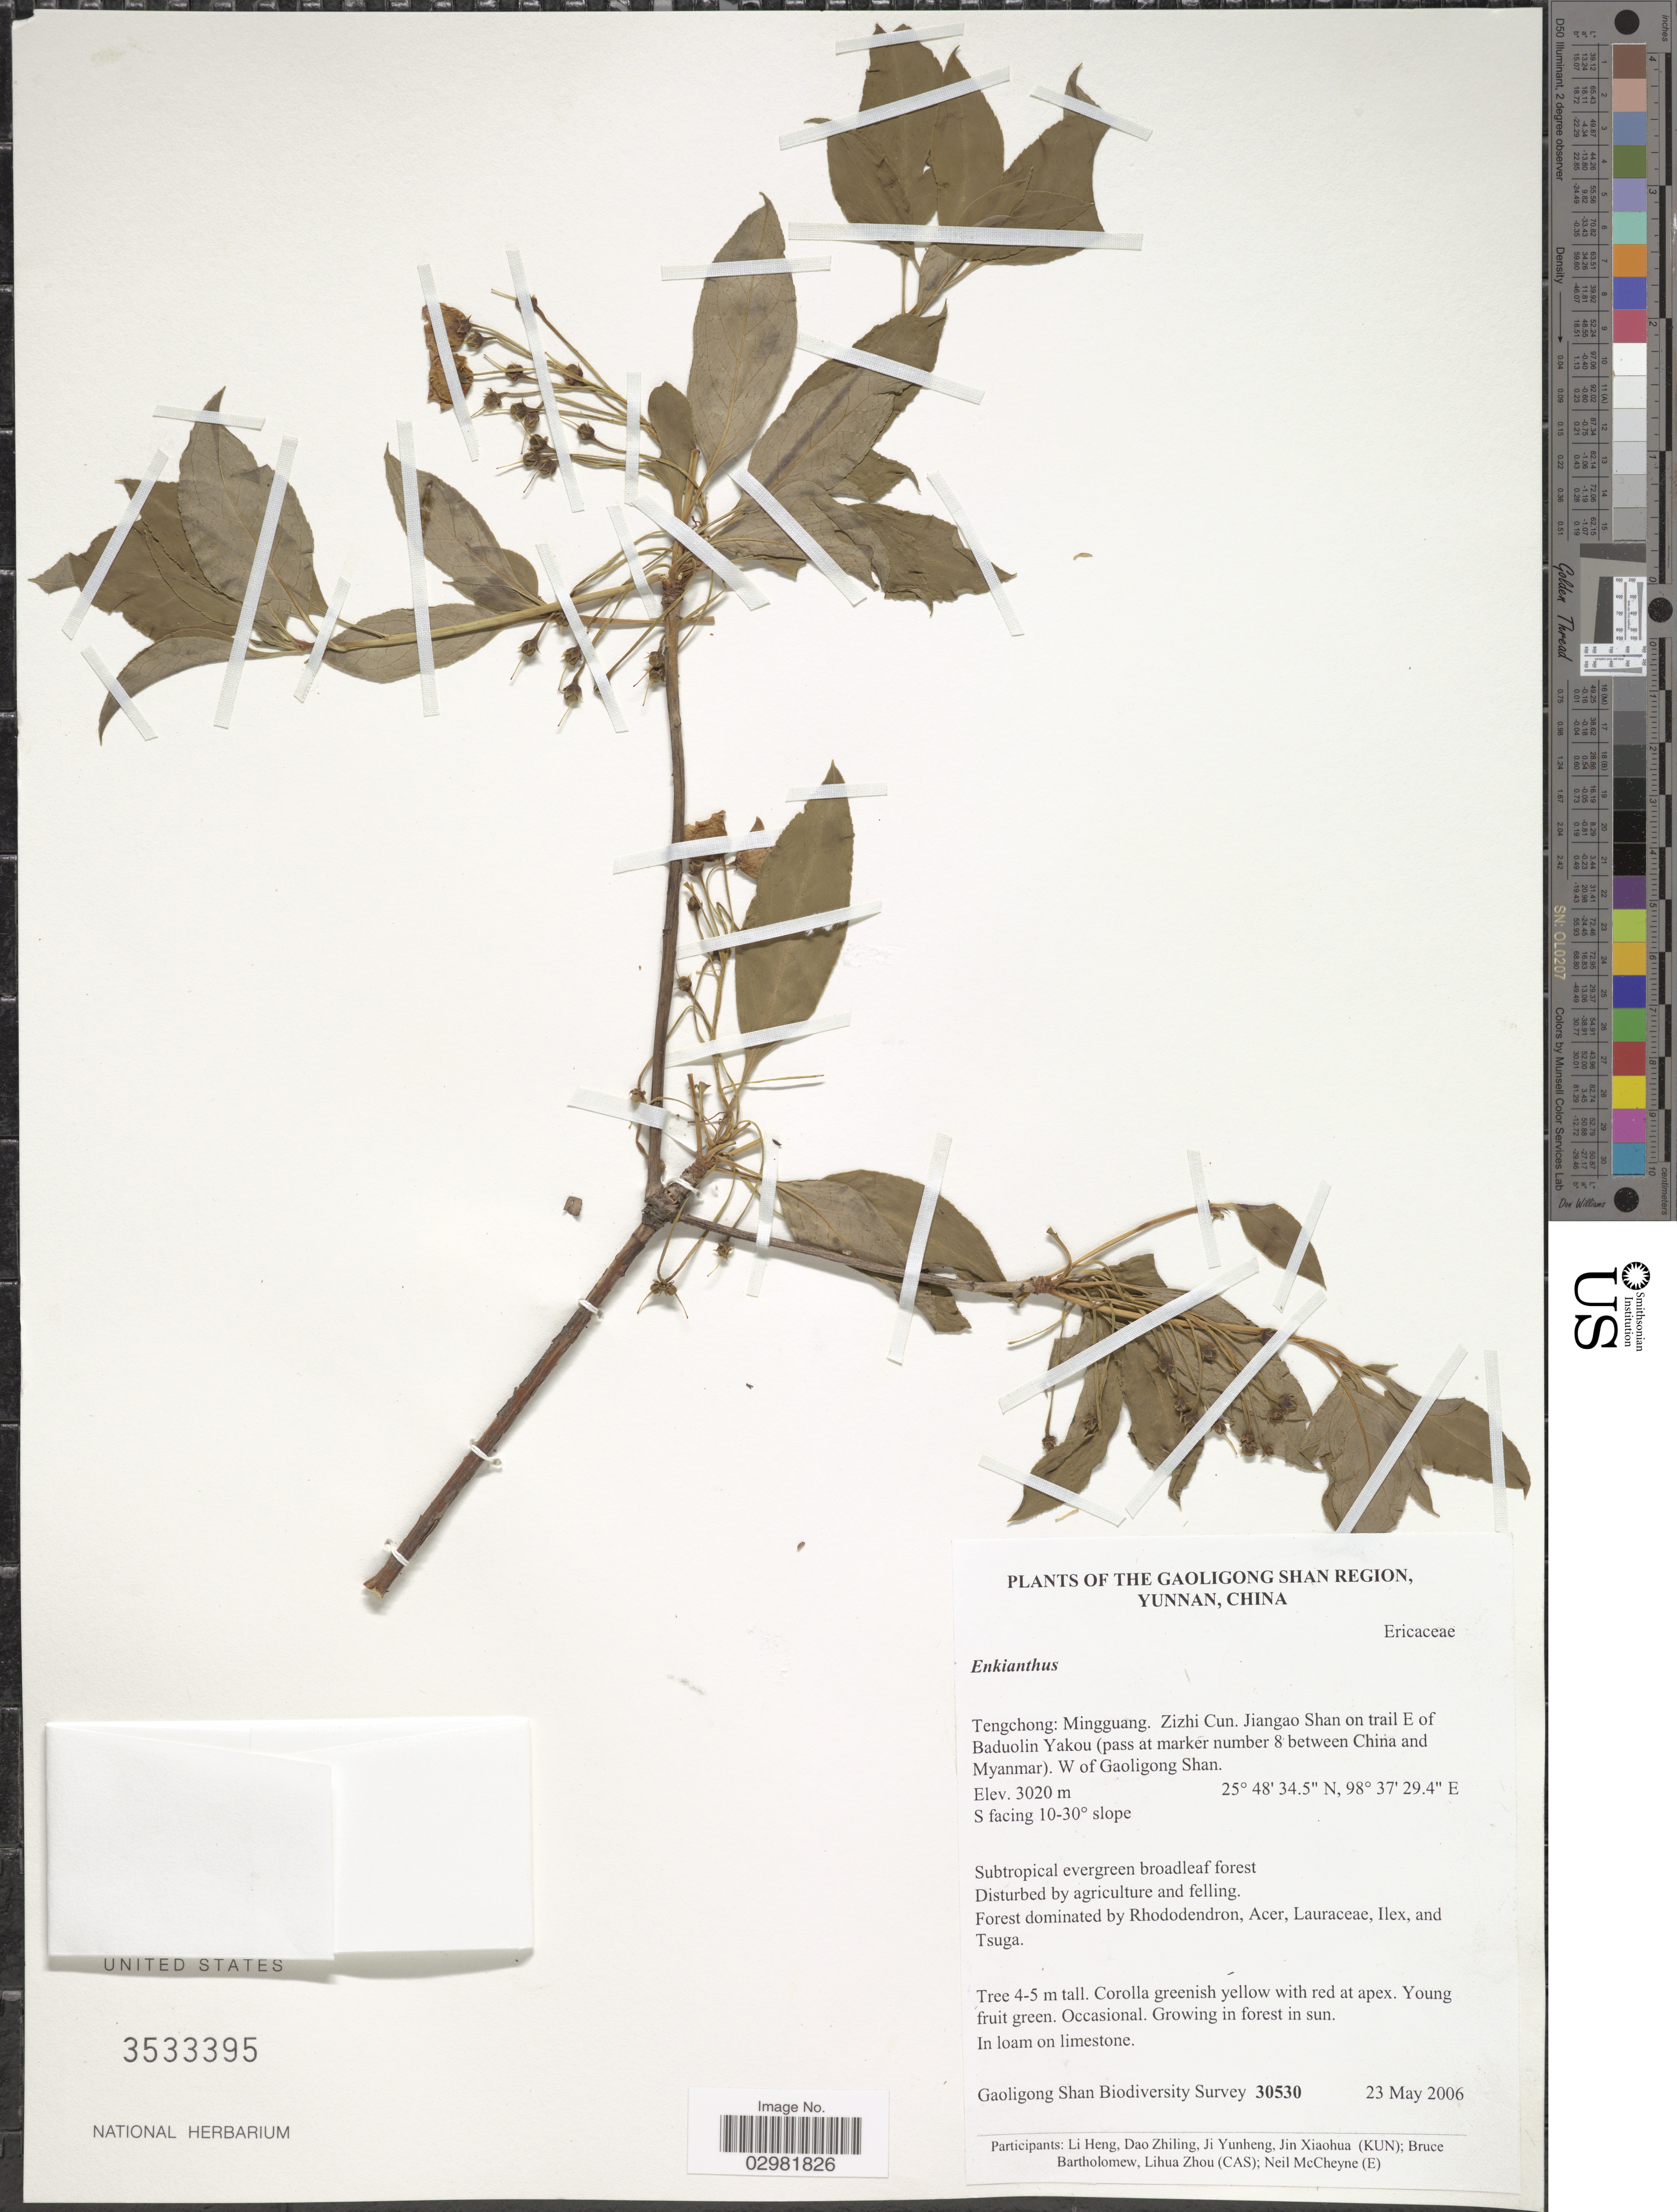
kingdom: Plantae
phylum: Tracheophyta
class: Magnoliopsida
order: Ericales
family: Ericaceae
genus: Enkianthus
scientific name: Enkianthus sp.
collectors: Gaoligong Shan Biodiversity Survey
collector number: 30530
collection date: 2006-05-23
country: China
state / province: Yunnan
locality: The Gaoligong Shan Region. Tengchong: Mingguang. Zizhi Cun. Jiangao Shan on trail E of Baduolin Yakou ( pass at marker number 8 between China and Myanmar). W of Gaoligong Shan. SW facing 10-30° slope.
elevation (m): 3020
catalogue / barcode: US 3533395